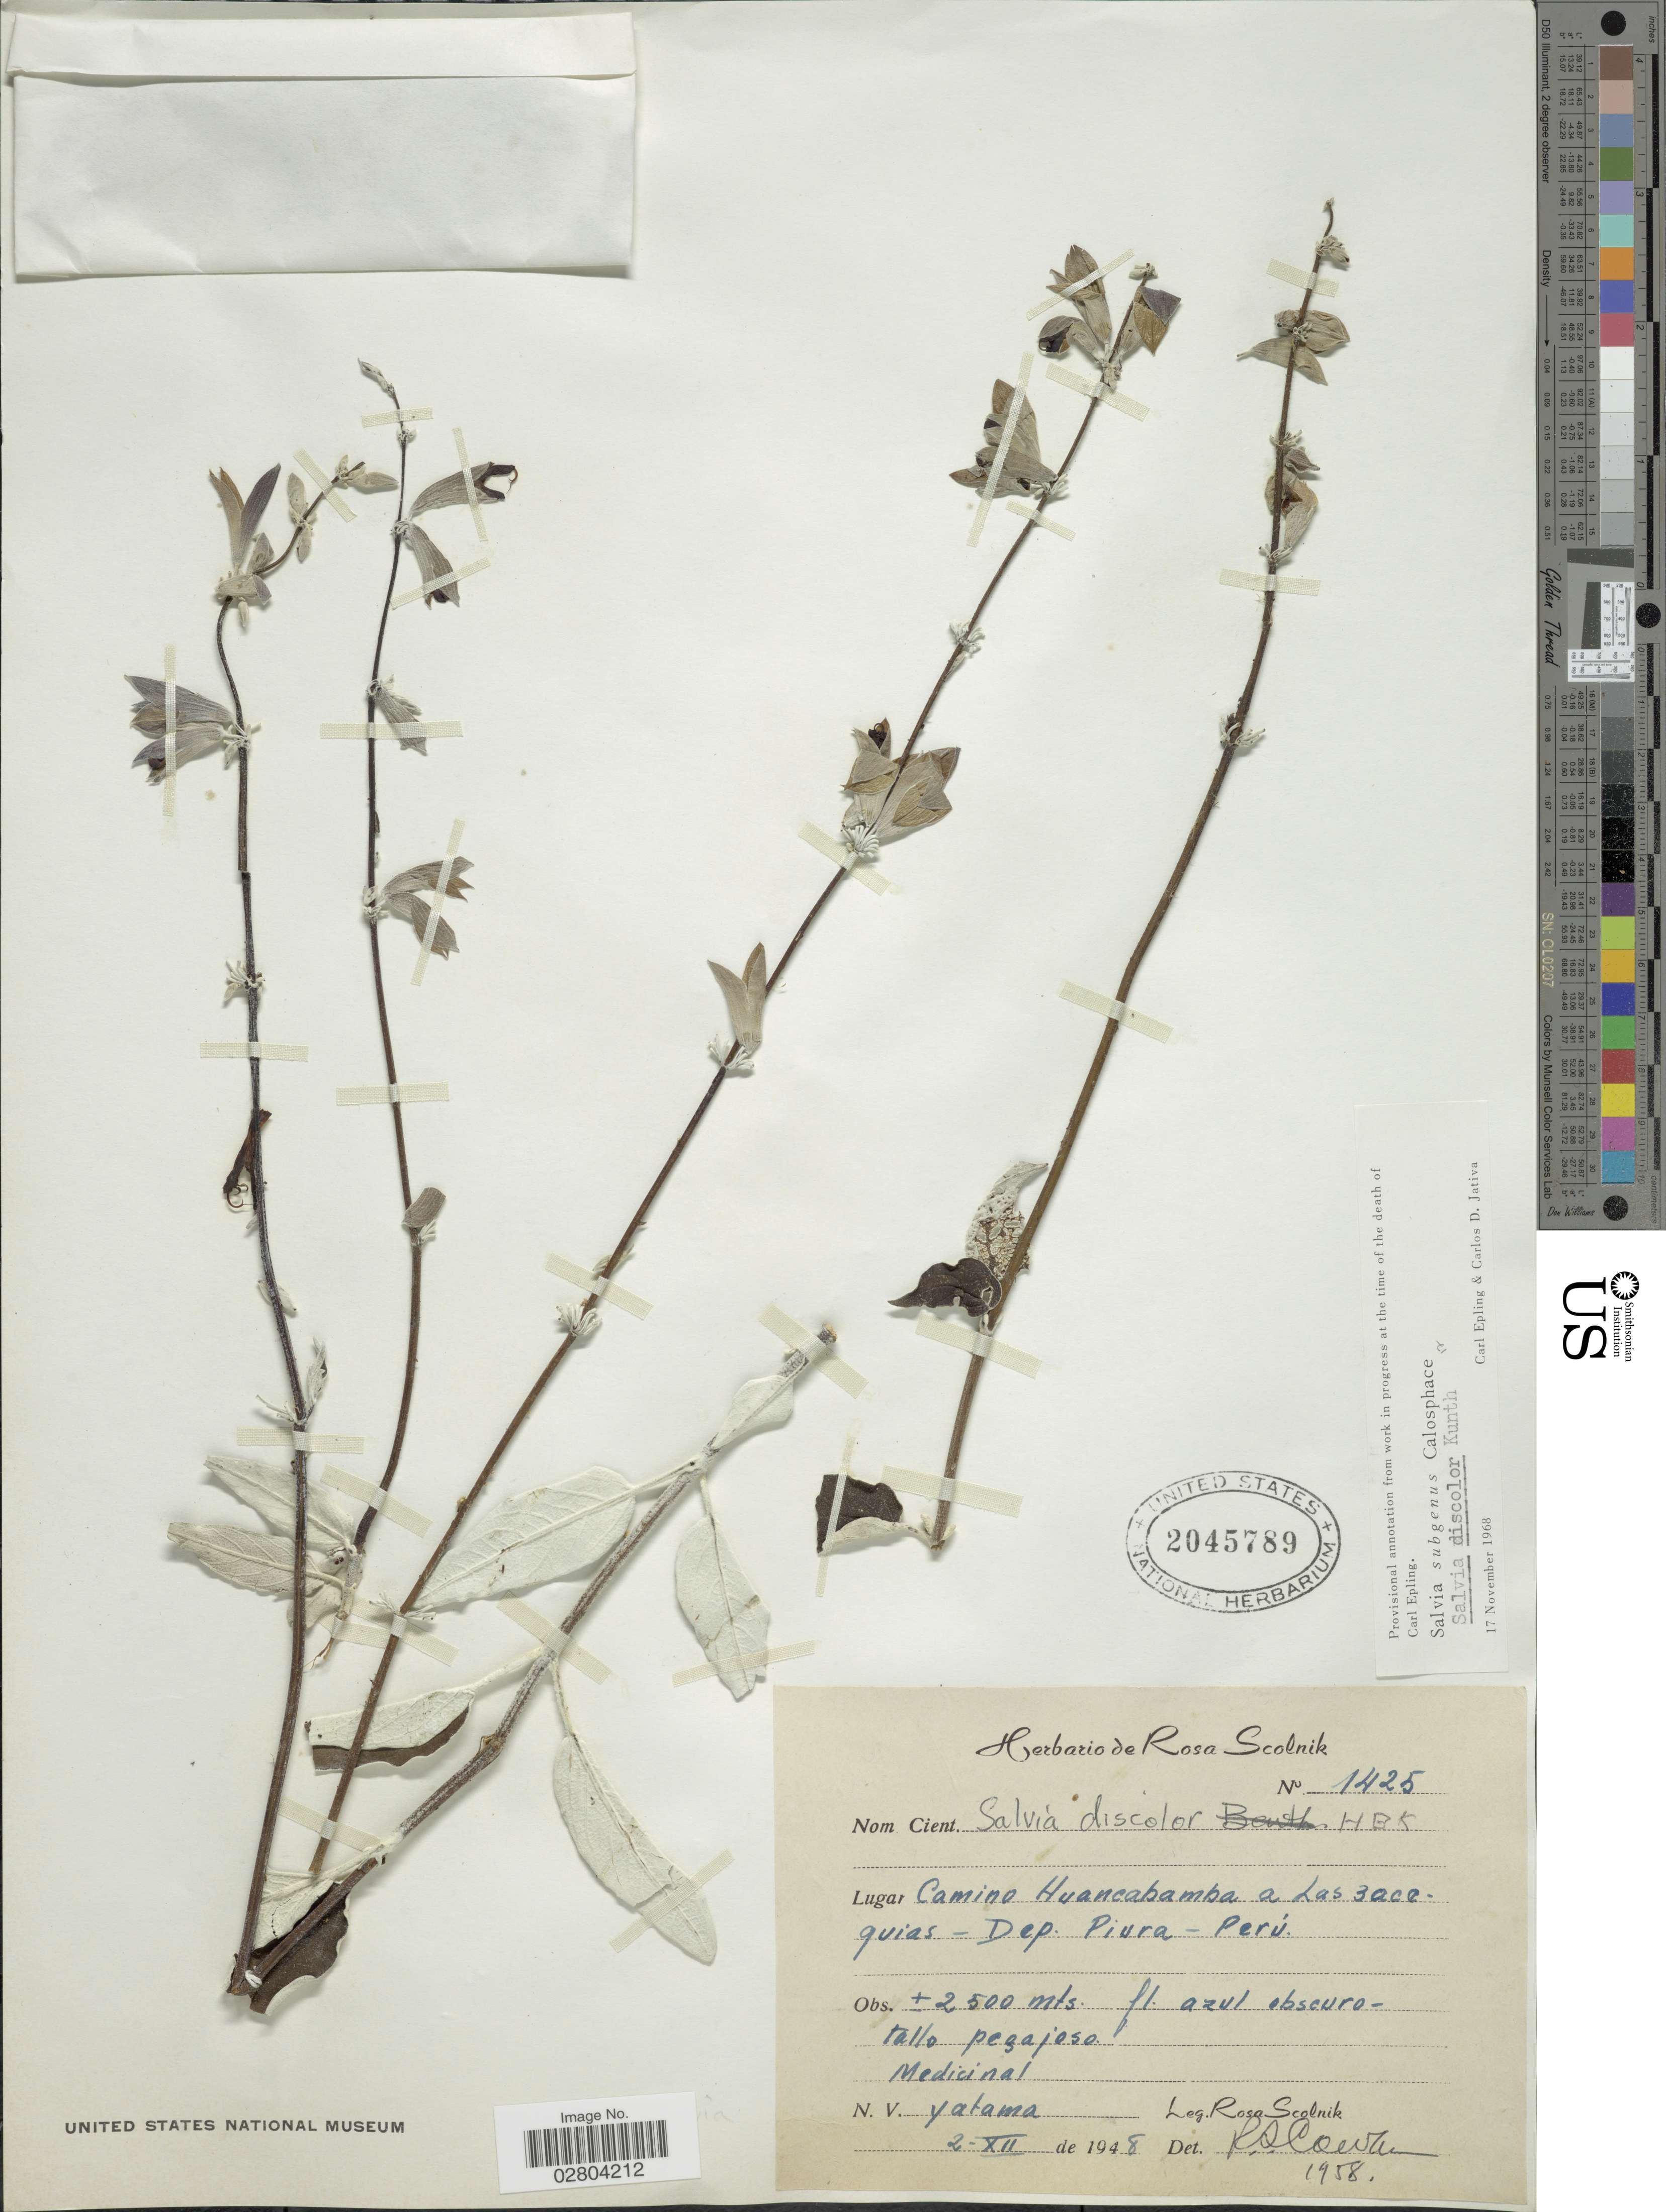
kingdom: Plantae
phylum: Tracheophyta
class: Magnoliopsida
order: Lamiales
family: Lamiaceae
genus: Salvia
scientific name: Salvia discolor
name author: Kunth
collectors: R. Scolnik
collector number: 1425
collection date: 1948-12-02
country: Peru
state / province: Piura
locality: Camino Huancabamba a Las zacequias [interpreted]-Dep. Piura.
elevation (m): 2500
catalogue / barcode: US 2045789